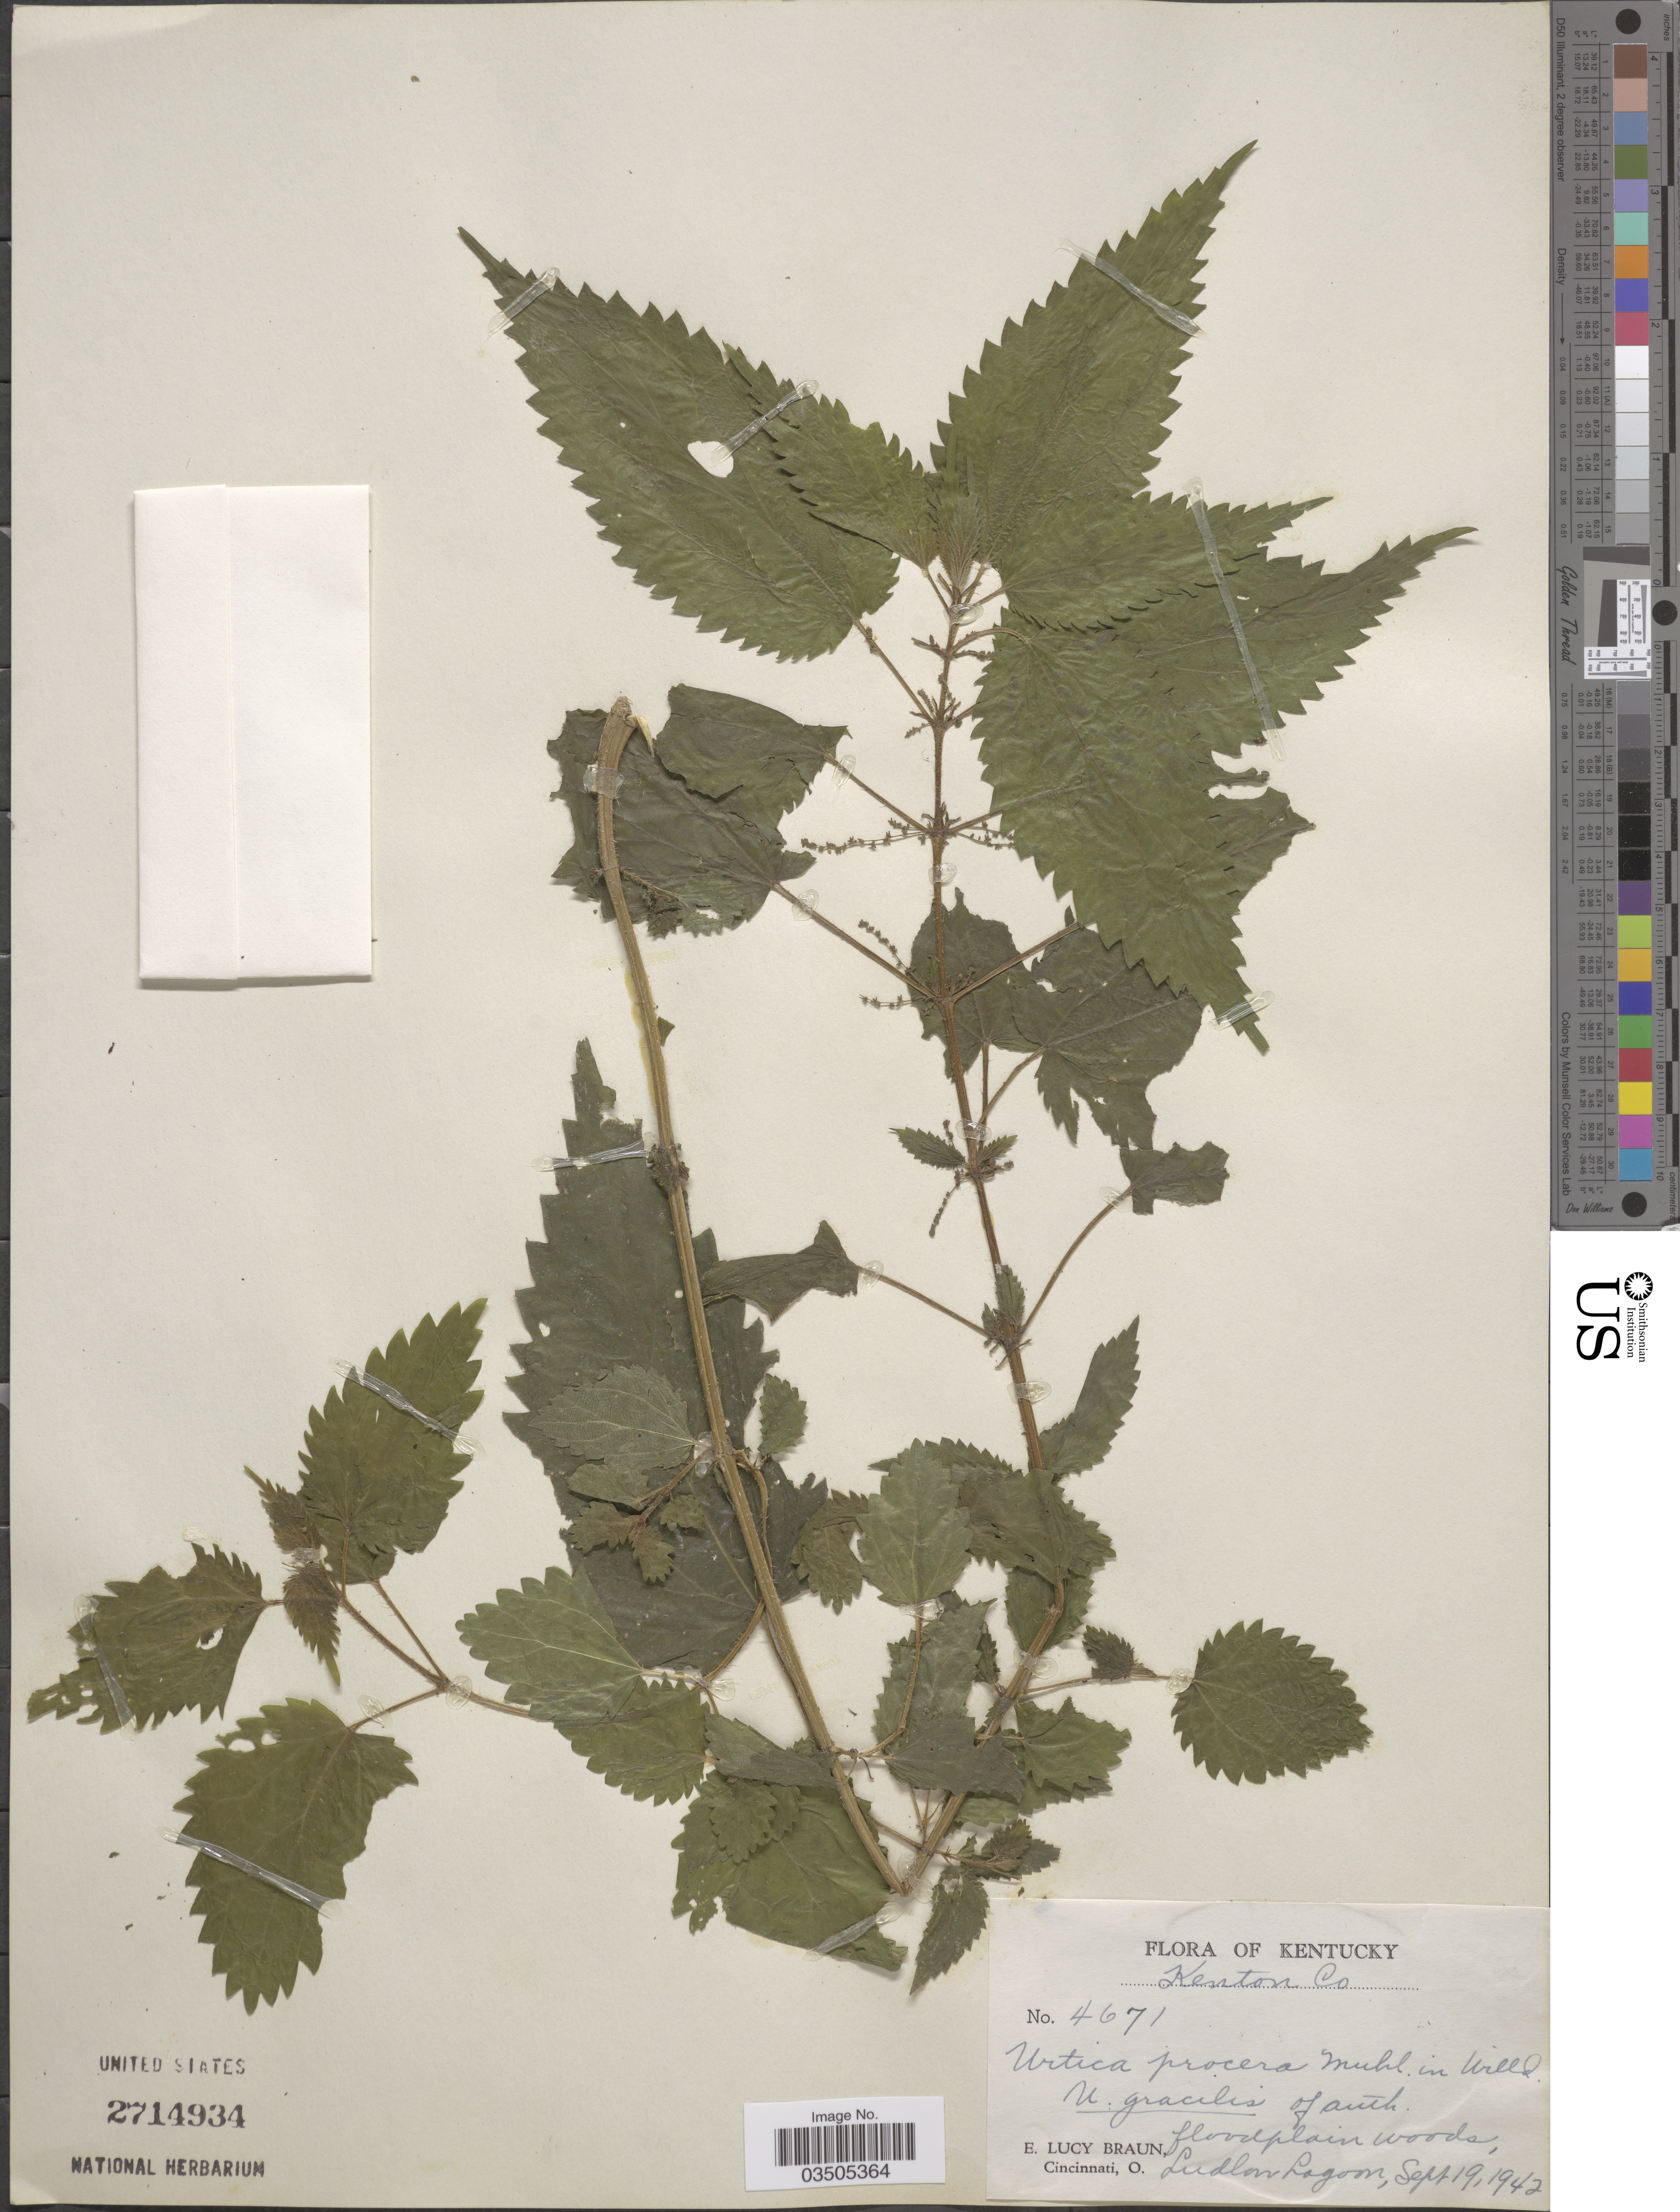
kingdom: Plantae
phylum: Tracheophyta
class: Magnoliopsida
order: Rosales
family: Urticaceae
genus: Urtica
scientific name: Urtica dioica subsp. gracilis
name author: L.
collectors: E. L. Braun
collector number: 4671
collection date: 1942-09-19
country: United States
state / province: Kentucky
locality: Kenton Co. Ludlow Lagoon.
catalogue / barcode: US 2714934